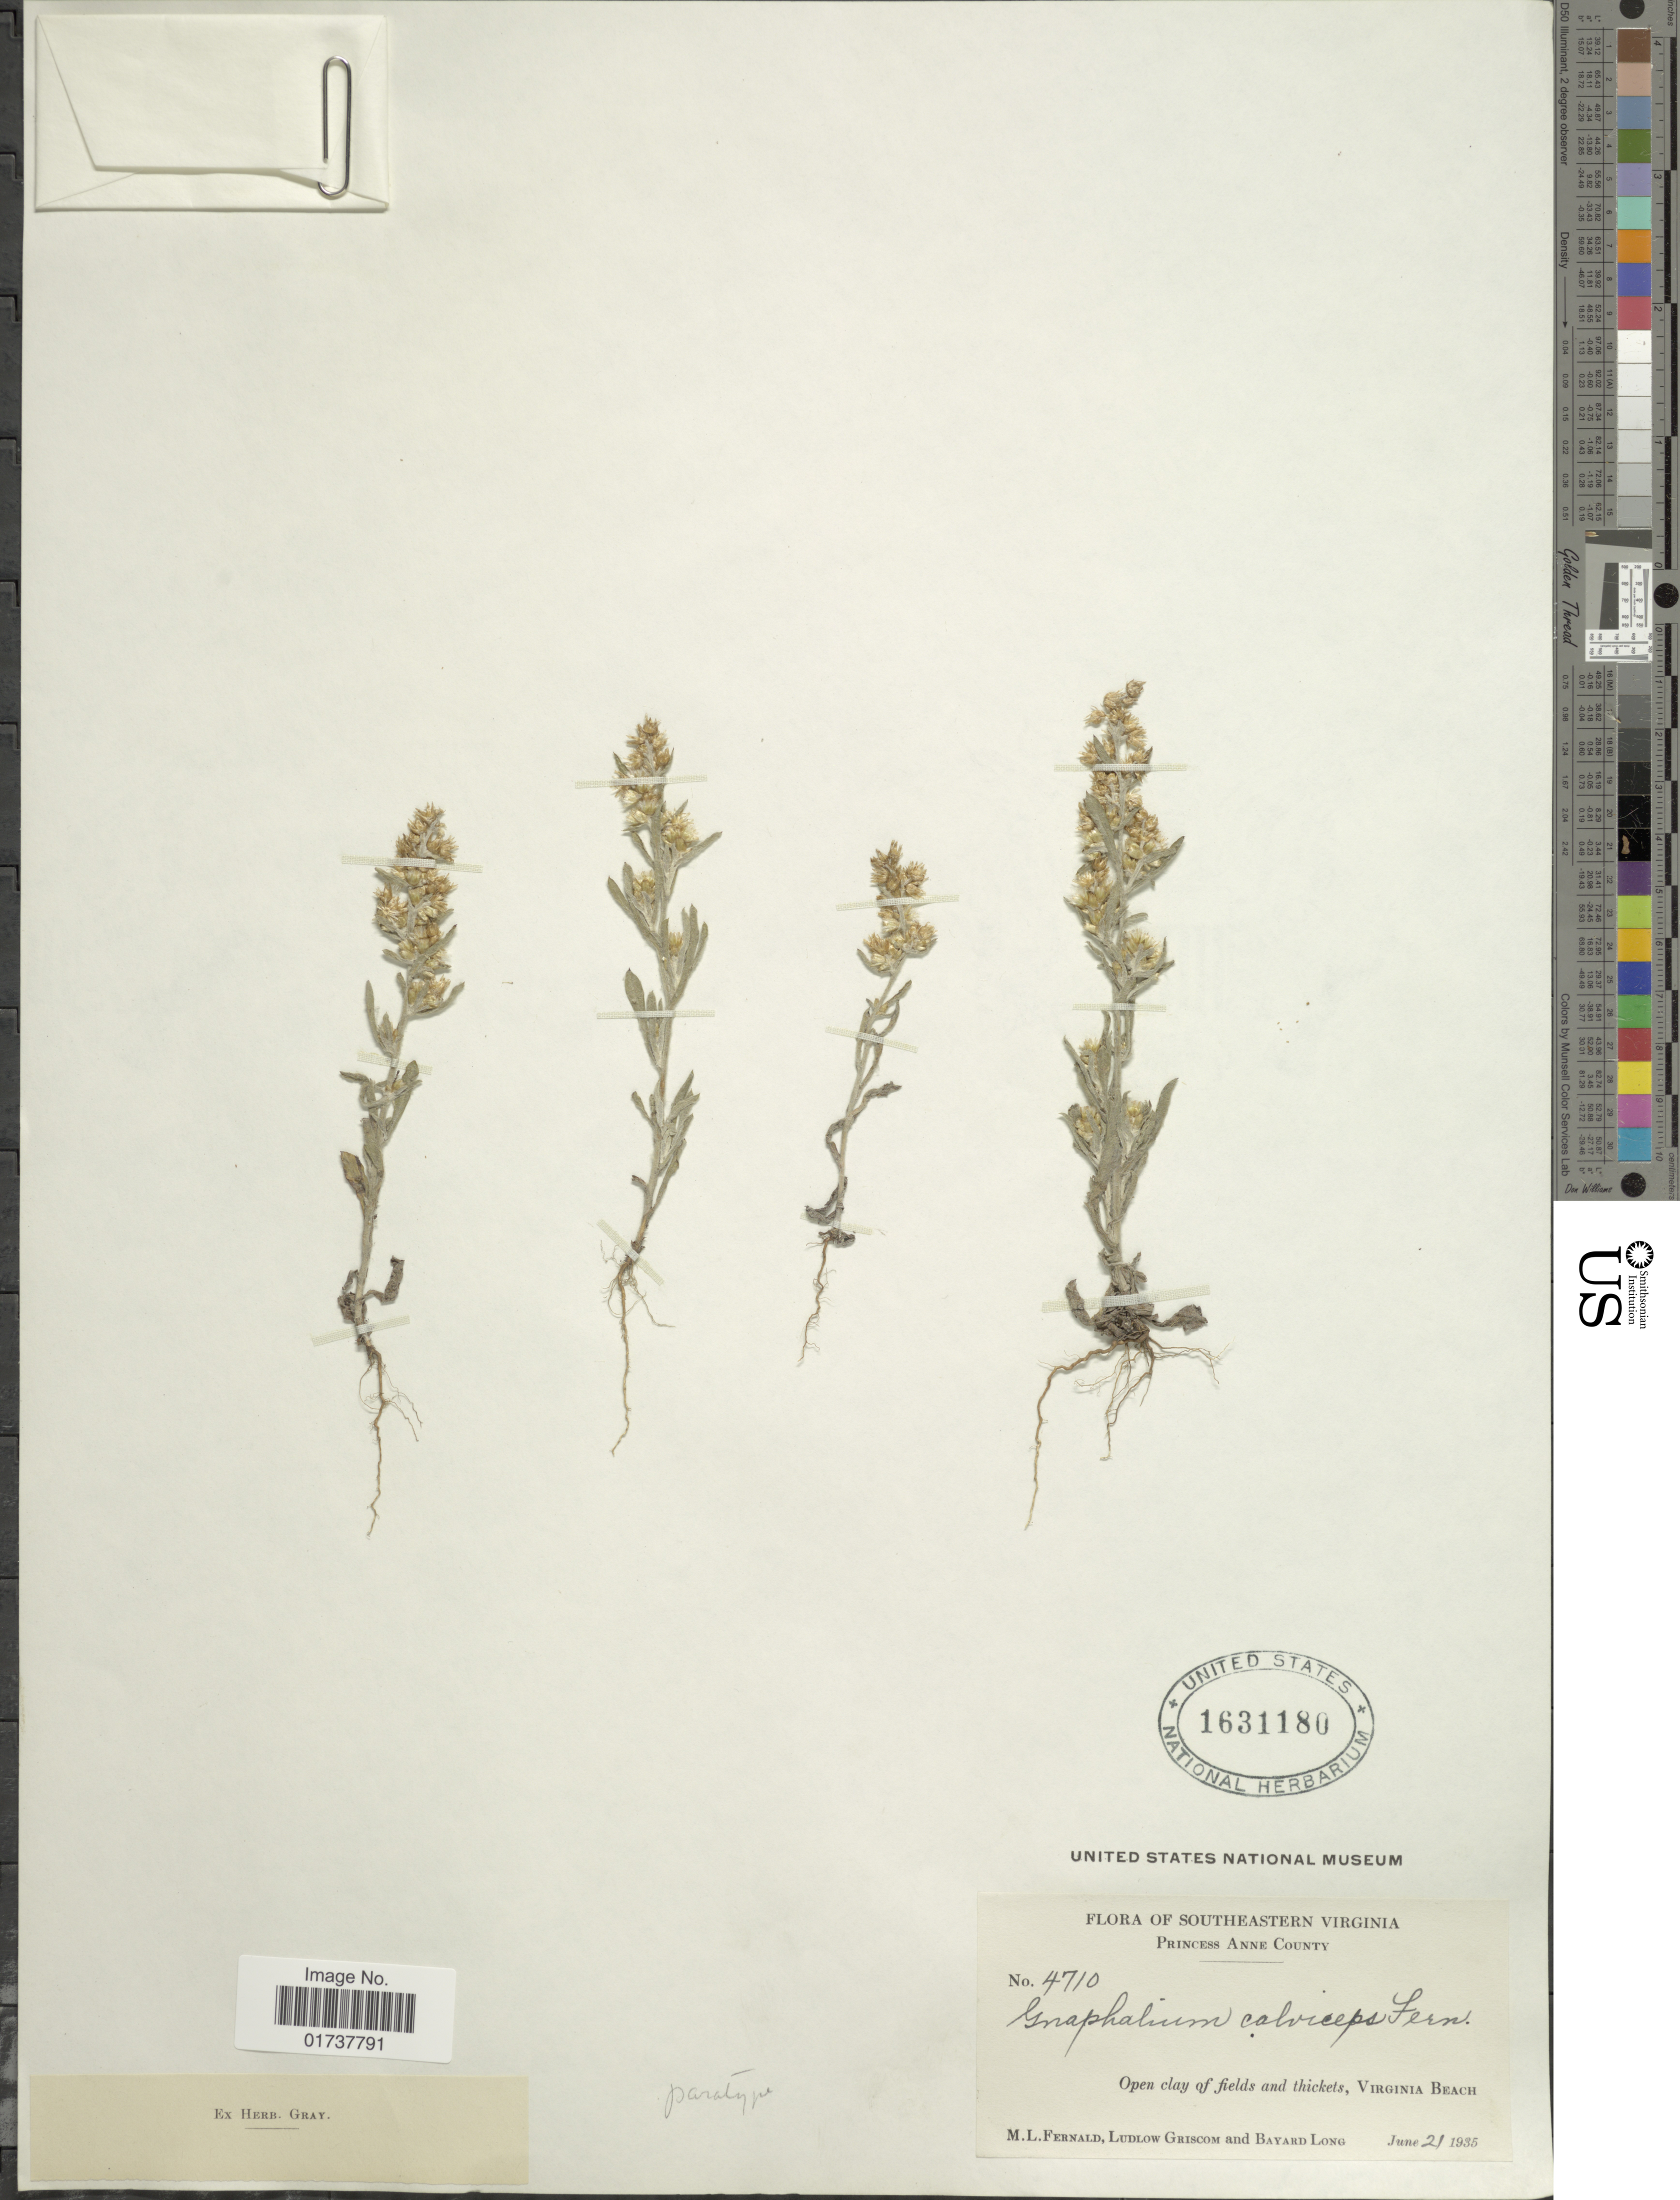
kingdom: Plantae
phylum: Tracheophyta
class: Magnoliopsida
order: Asterales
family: Asteraceae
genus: Gamochaeta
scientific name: Gamochaeta claviceps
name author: (Fernald) Cabrera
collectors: M. L. Fernald, L. Griscom & B. Long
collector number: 4710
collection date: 1935-06-21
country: United States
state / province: Virginia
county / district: City of Virginia Beach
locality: Southeastern Virginia, Princess Anne (=historic county name) County, Virginia Beach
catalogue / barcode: US 1631180